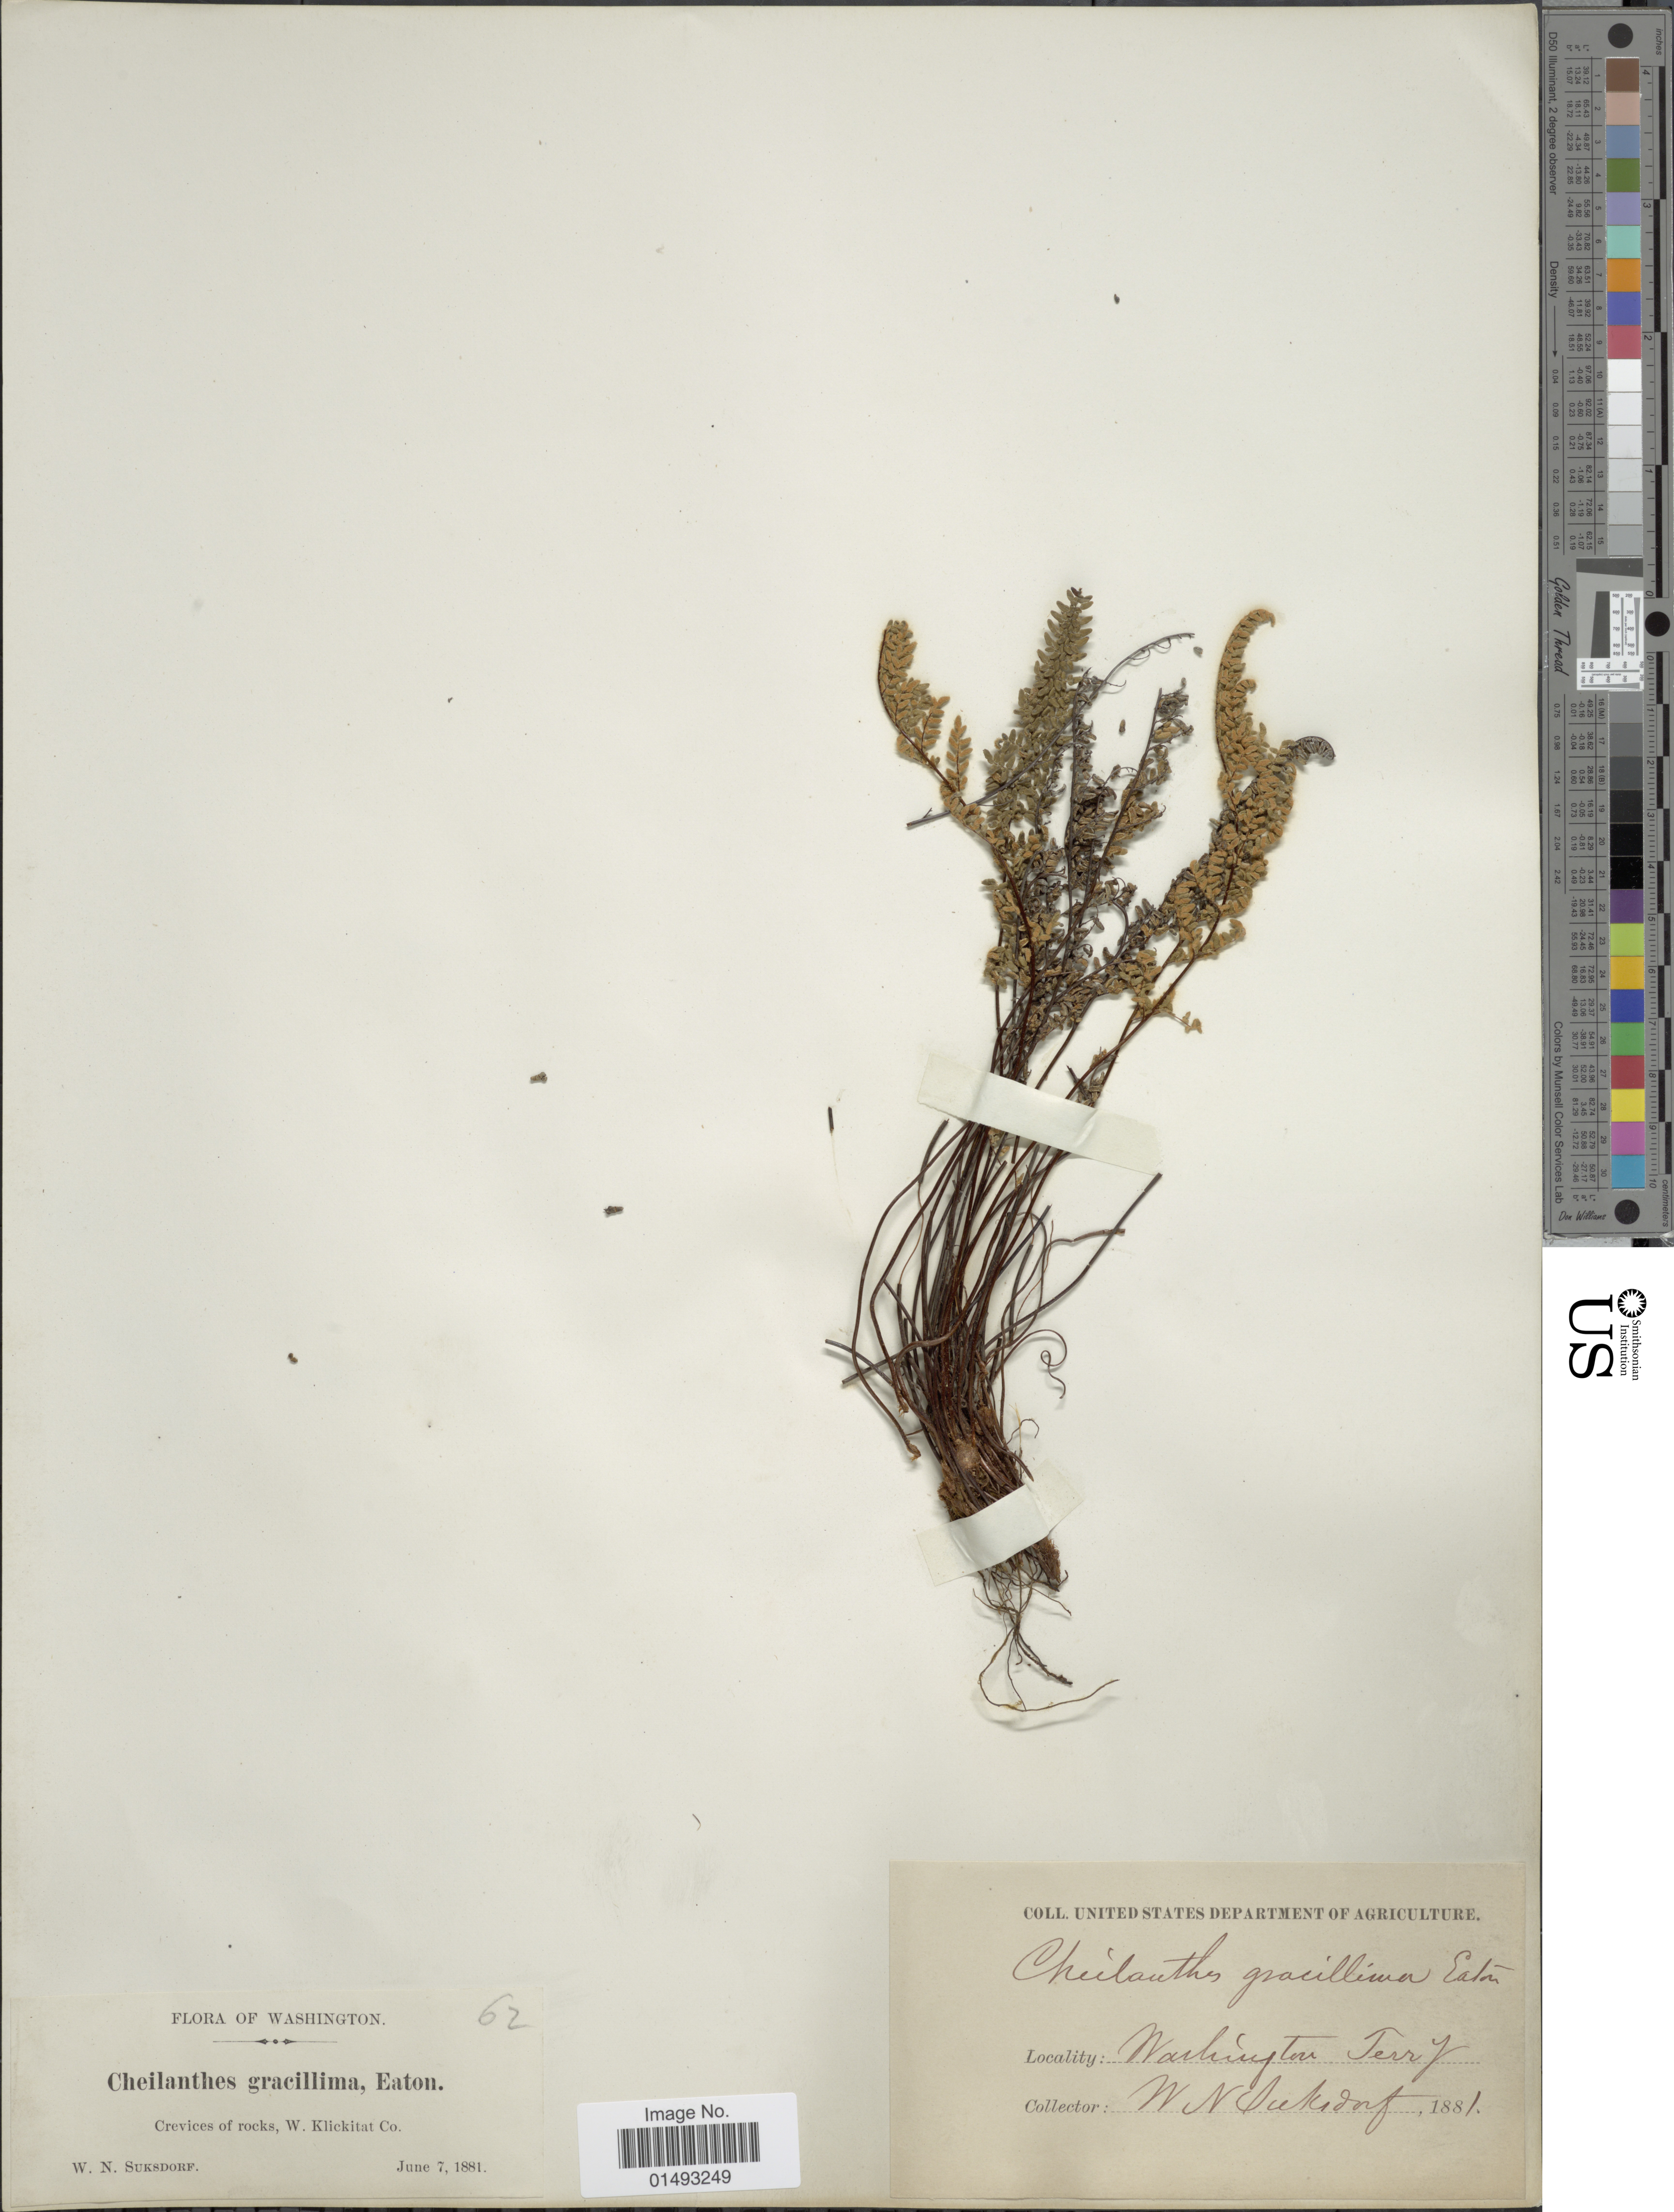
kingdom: Plantae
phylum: Tracheophyta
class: Polypodiopsida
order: Polypodiales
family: Pteridaceae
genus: Myriopteris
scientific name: Myriopteris gracillima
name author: (D.C. Eaton) J. Sm.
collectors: W. N. Suksdorf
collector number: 62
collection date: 1881-06-07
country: United States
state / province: Washington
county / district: Klickitat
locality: Crevices of rocks, W. Klickitat Co, Terr J